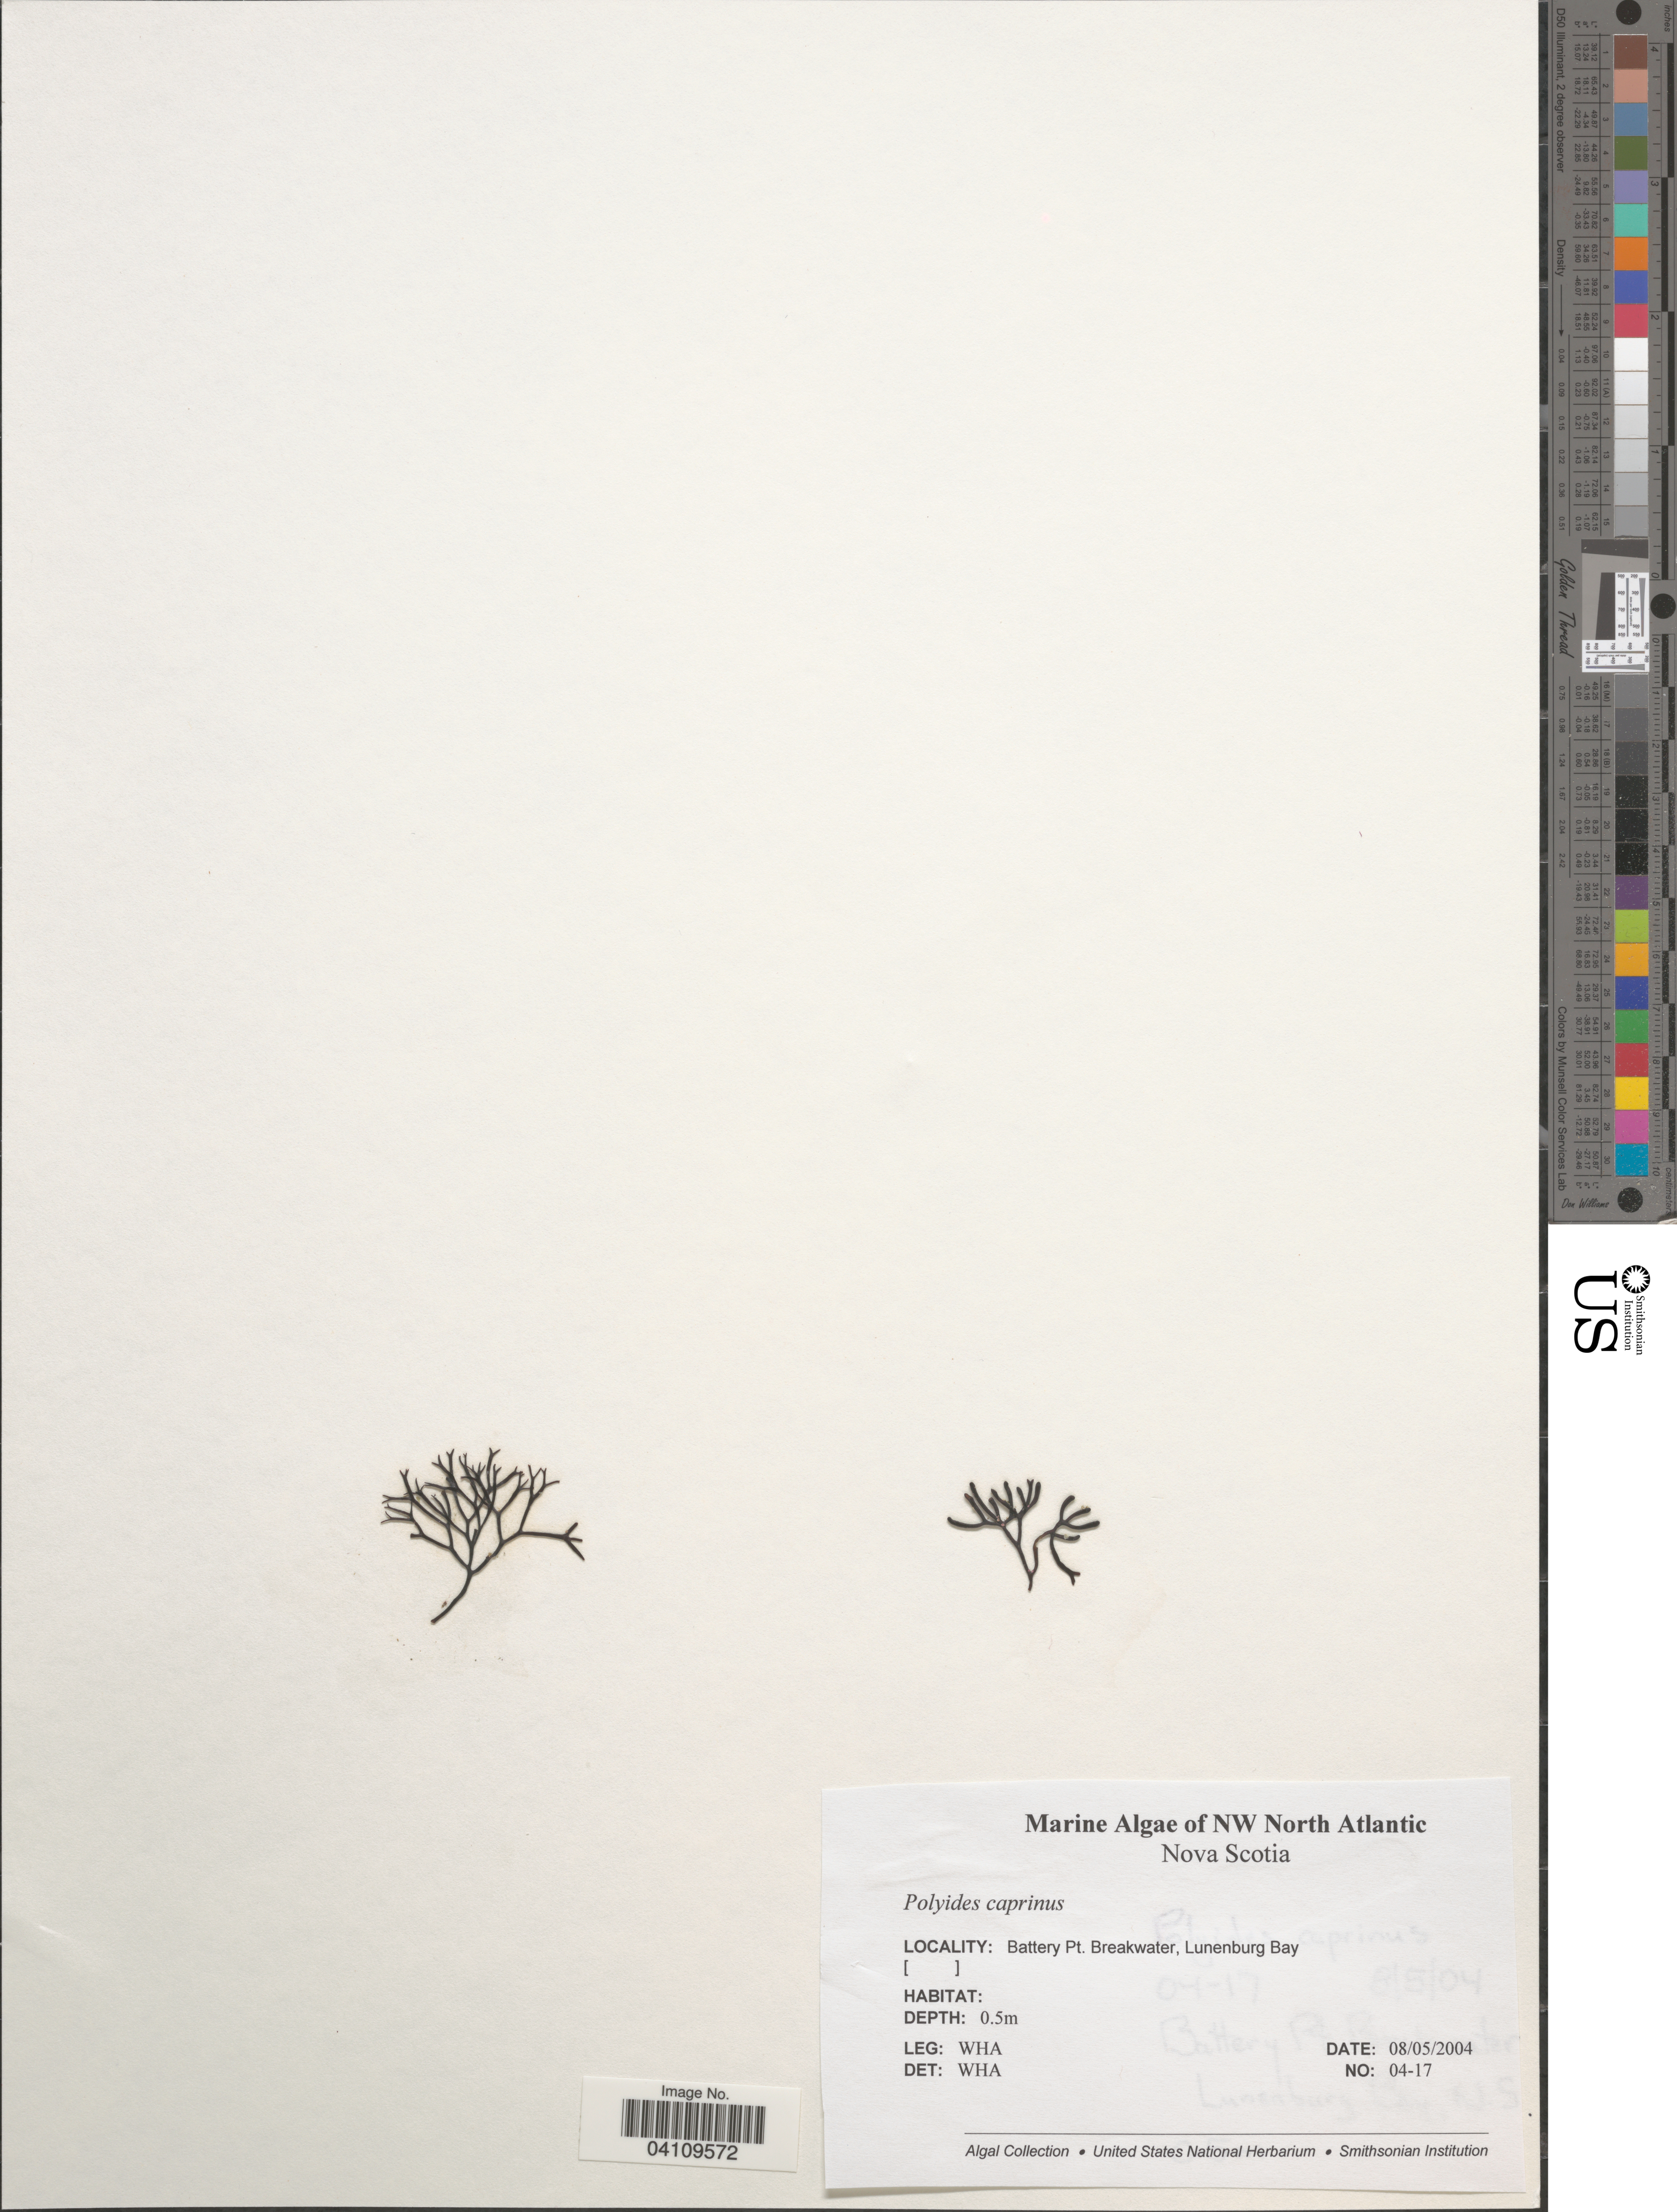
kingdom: Plantae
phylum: Rhodophyta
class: Florideophyceae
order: Gigartinales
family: Polyidaceae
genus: Polyides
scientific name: Polyides rotunda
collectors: W. H. Adey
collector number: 04-17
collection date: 2004-05-08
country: Canada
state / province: Nova Scotia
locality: NW North Atlantic. Battery Pt. Breakwater, Lunenburg Bay.